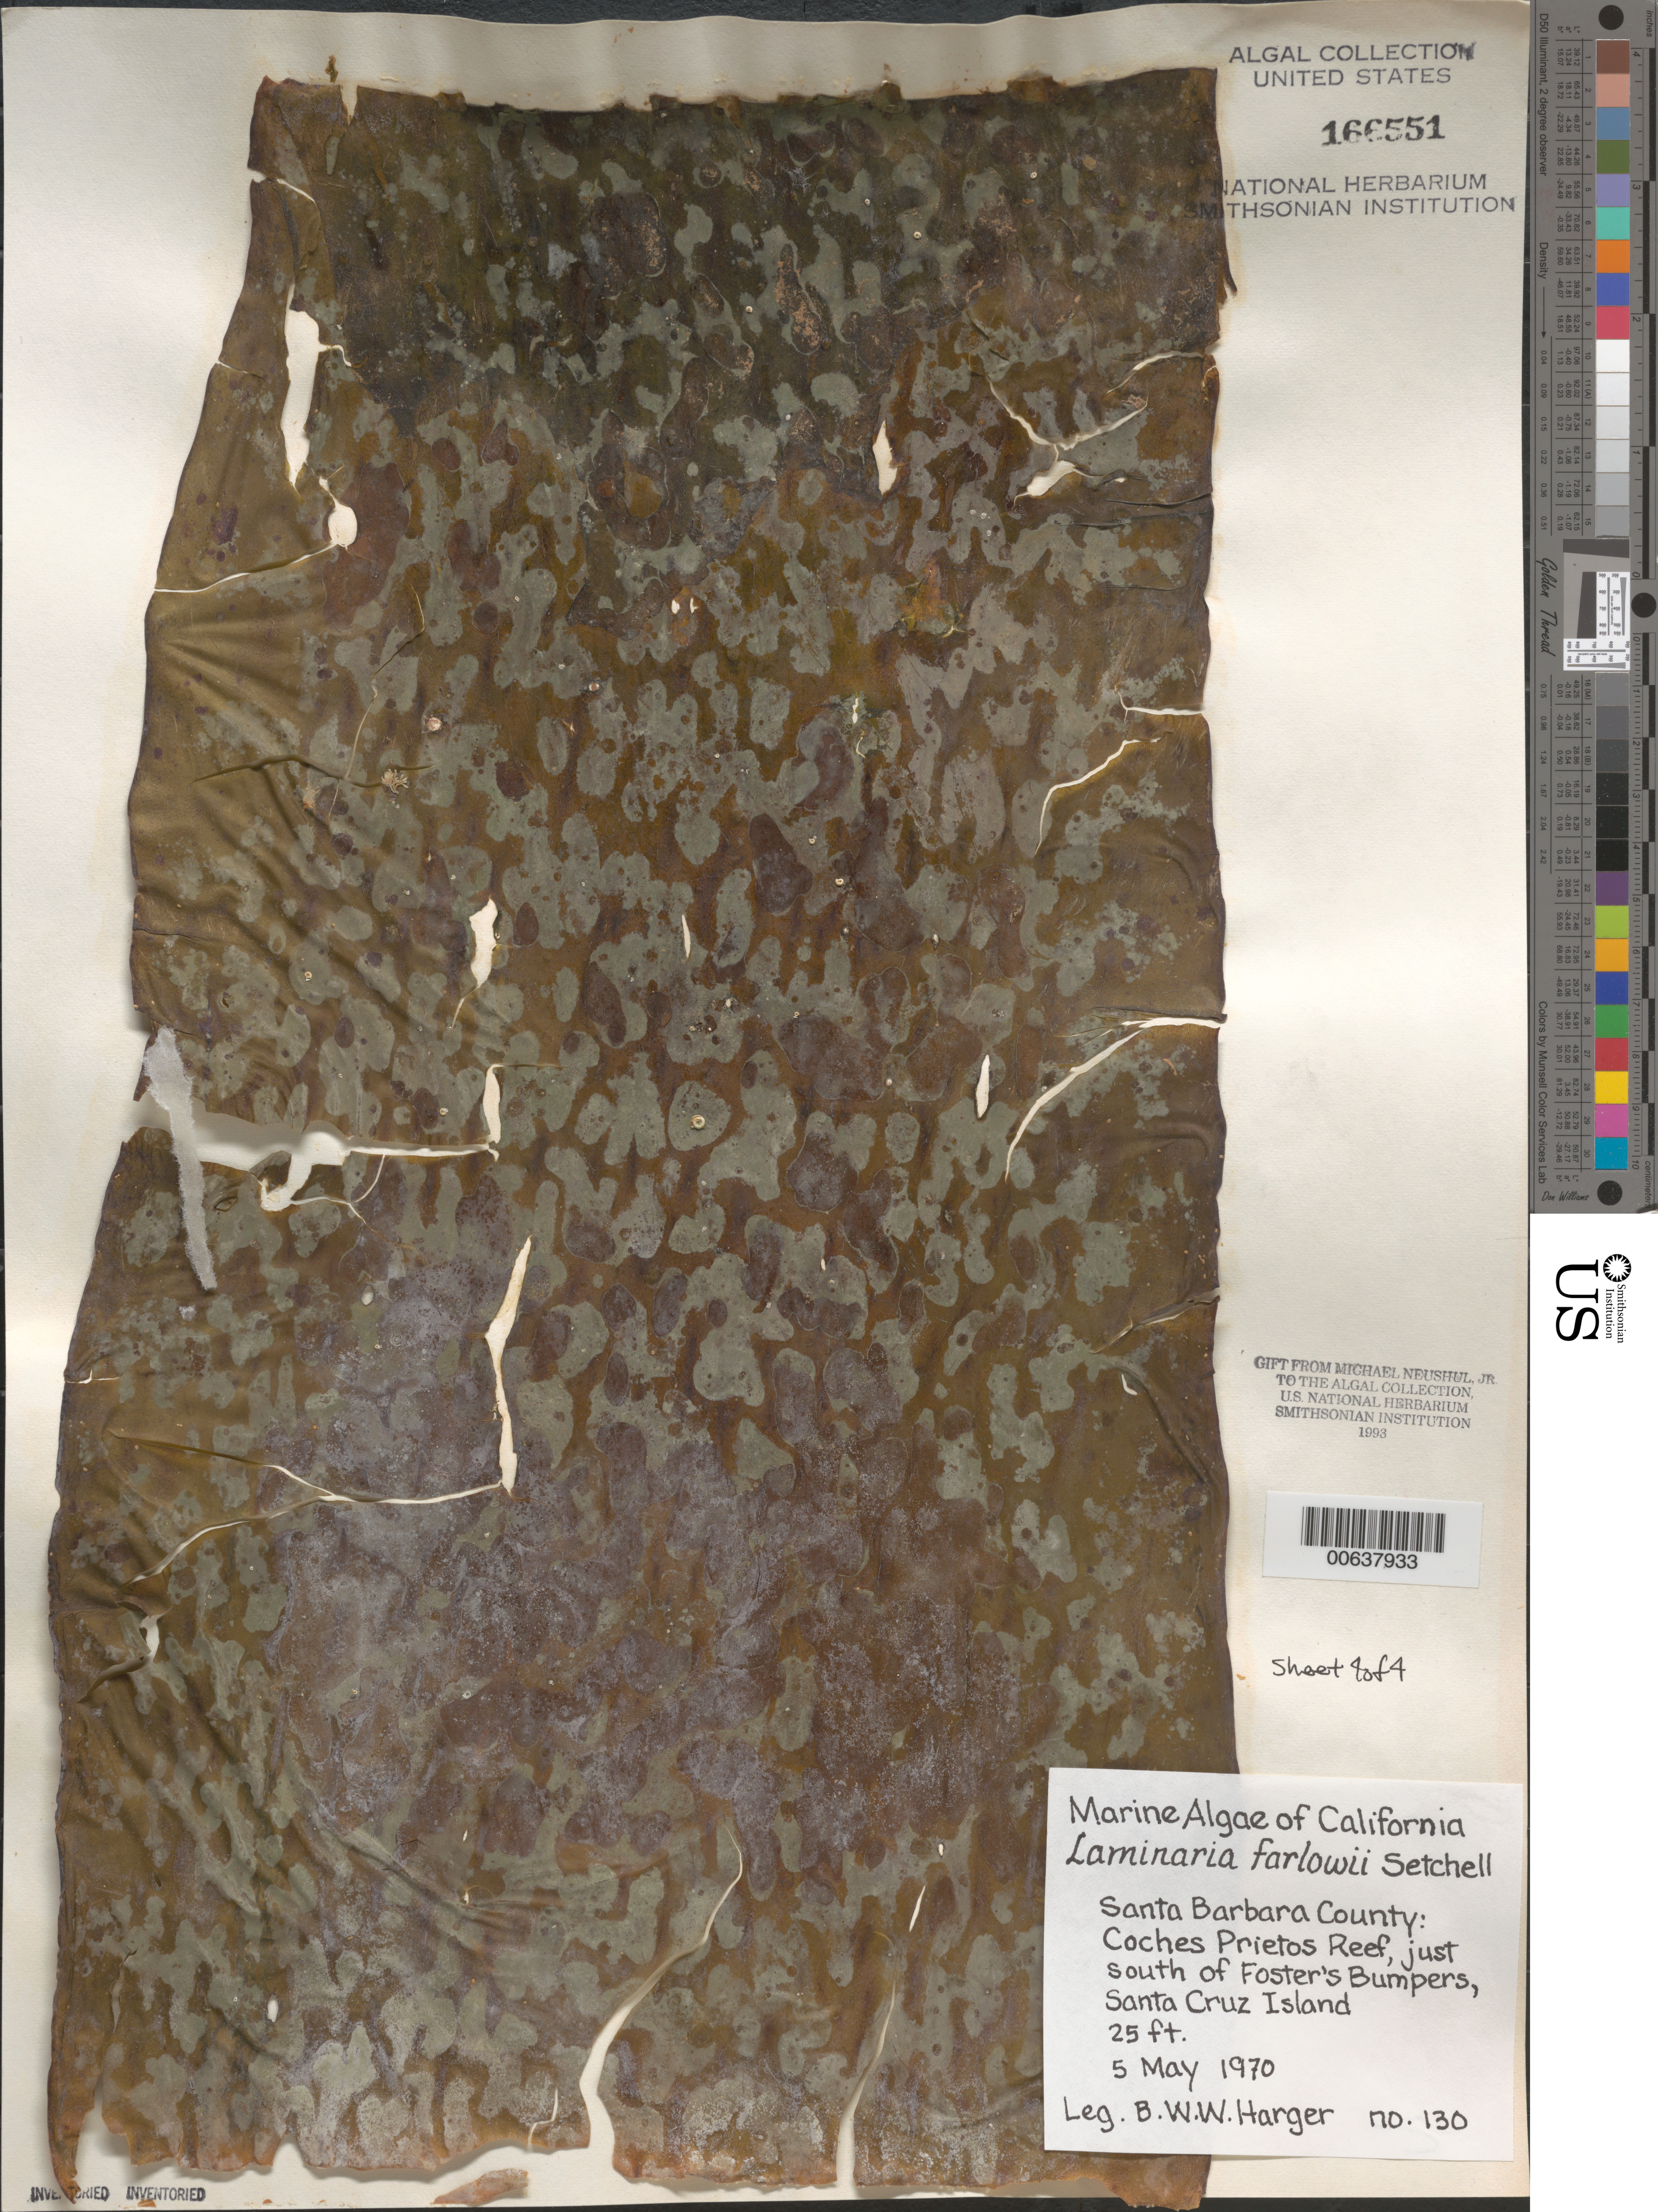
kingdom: Chromista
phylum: Ochrophyta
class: Phaeophyceae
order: Laminariales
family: Laminariaceae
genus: Laminaria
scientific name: Laminaria farlowii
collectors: B. W. Harger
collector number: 130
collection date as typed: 05 May 1970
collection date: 1970-05-05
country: United States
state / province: California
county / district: Santa Barbara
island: Santa Cruz Island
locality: Coches Prietos Reef, south of Foster's Bumpers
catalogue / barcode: US 166551